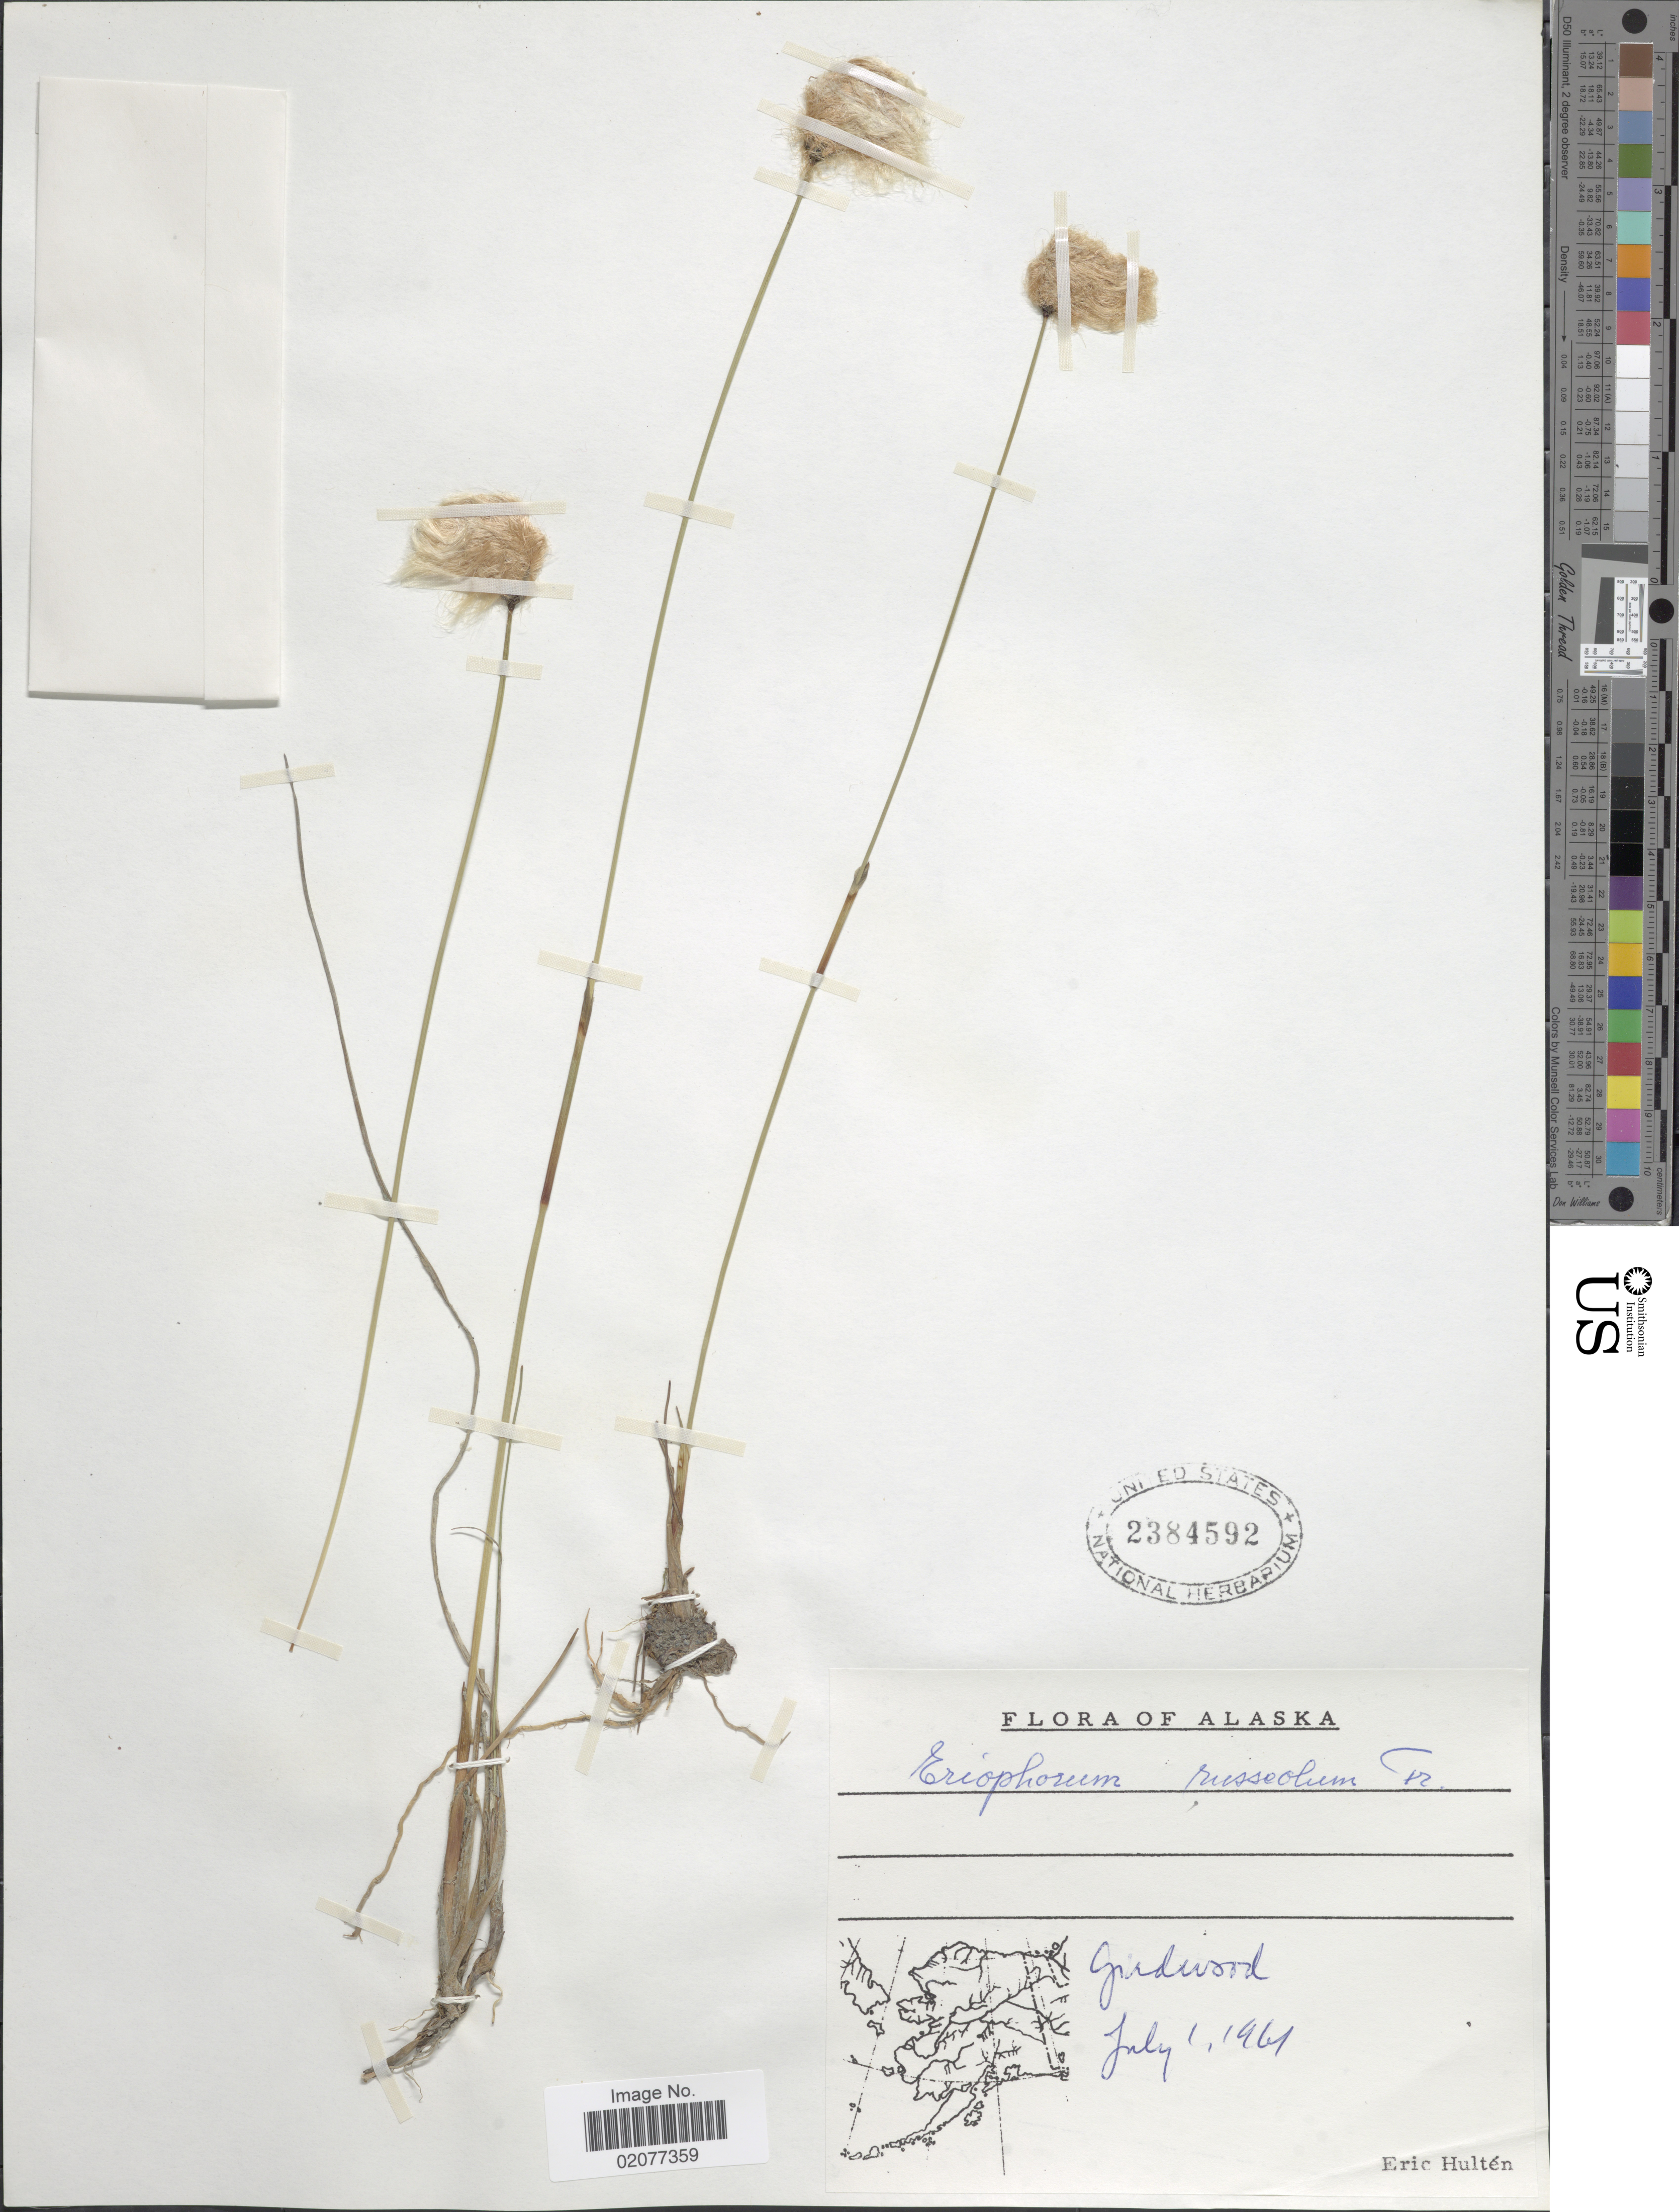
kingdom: Plantae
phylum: Tracheophyta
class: Liliopsida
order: Poales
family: Cyperaceae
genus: Eriophorum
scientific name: Eriophorum chamissonis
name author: C.A. Mey.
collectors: E. G. Hultén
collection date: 1961-07-01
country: United States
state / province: Alaska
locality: Girdwood. Alaska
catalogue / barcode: US 2384592